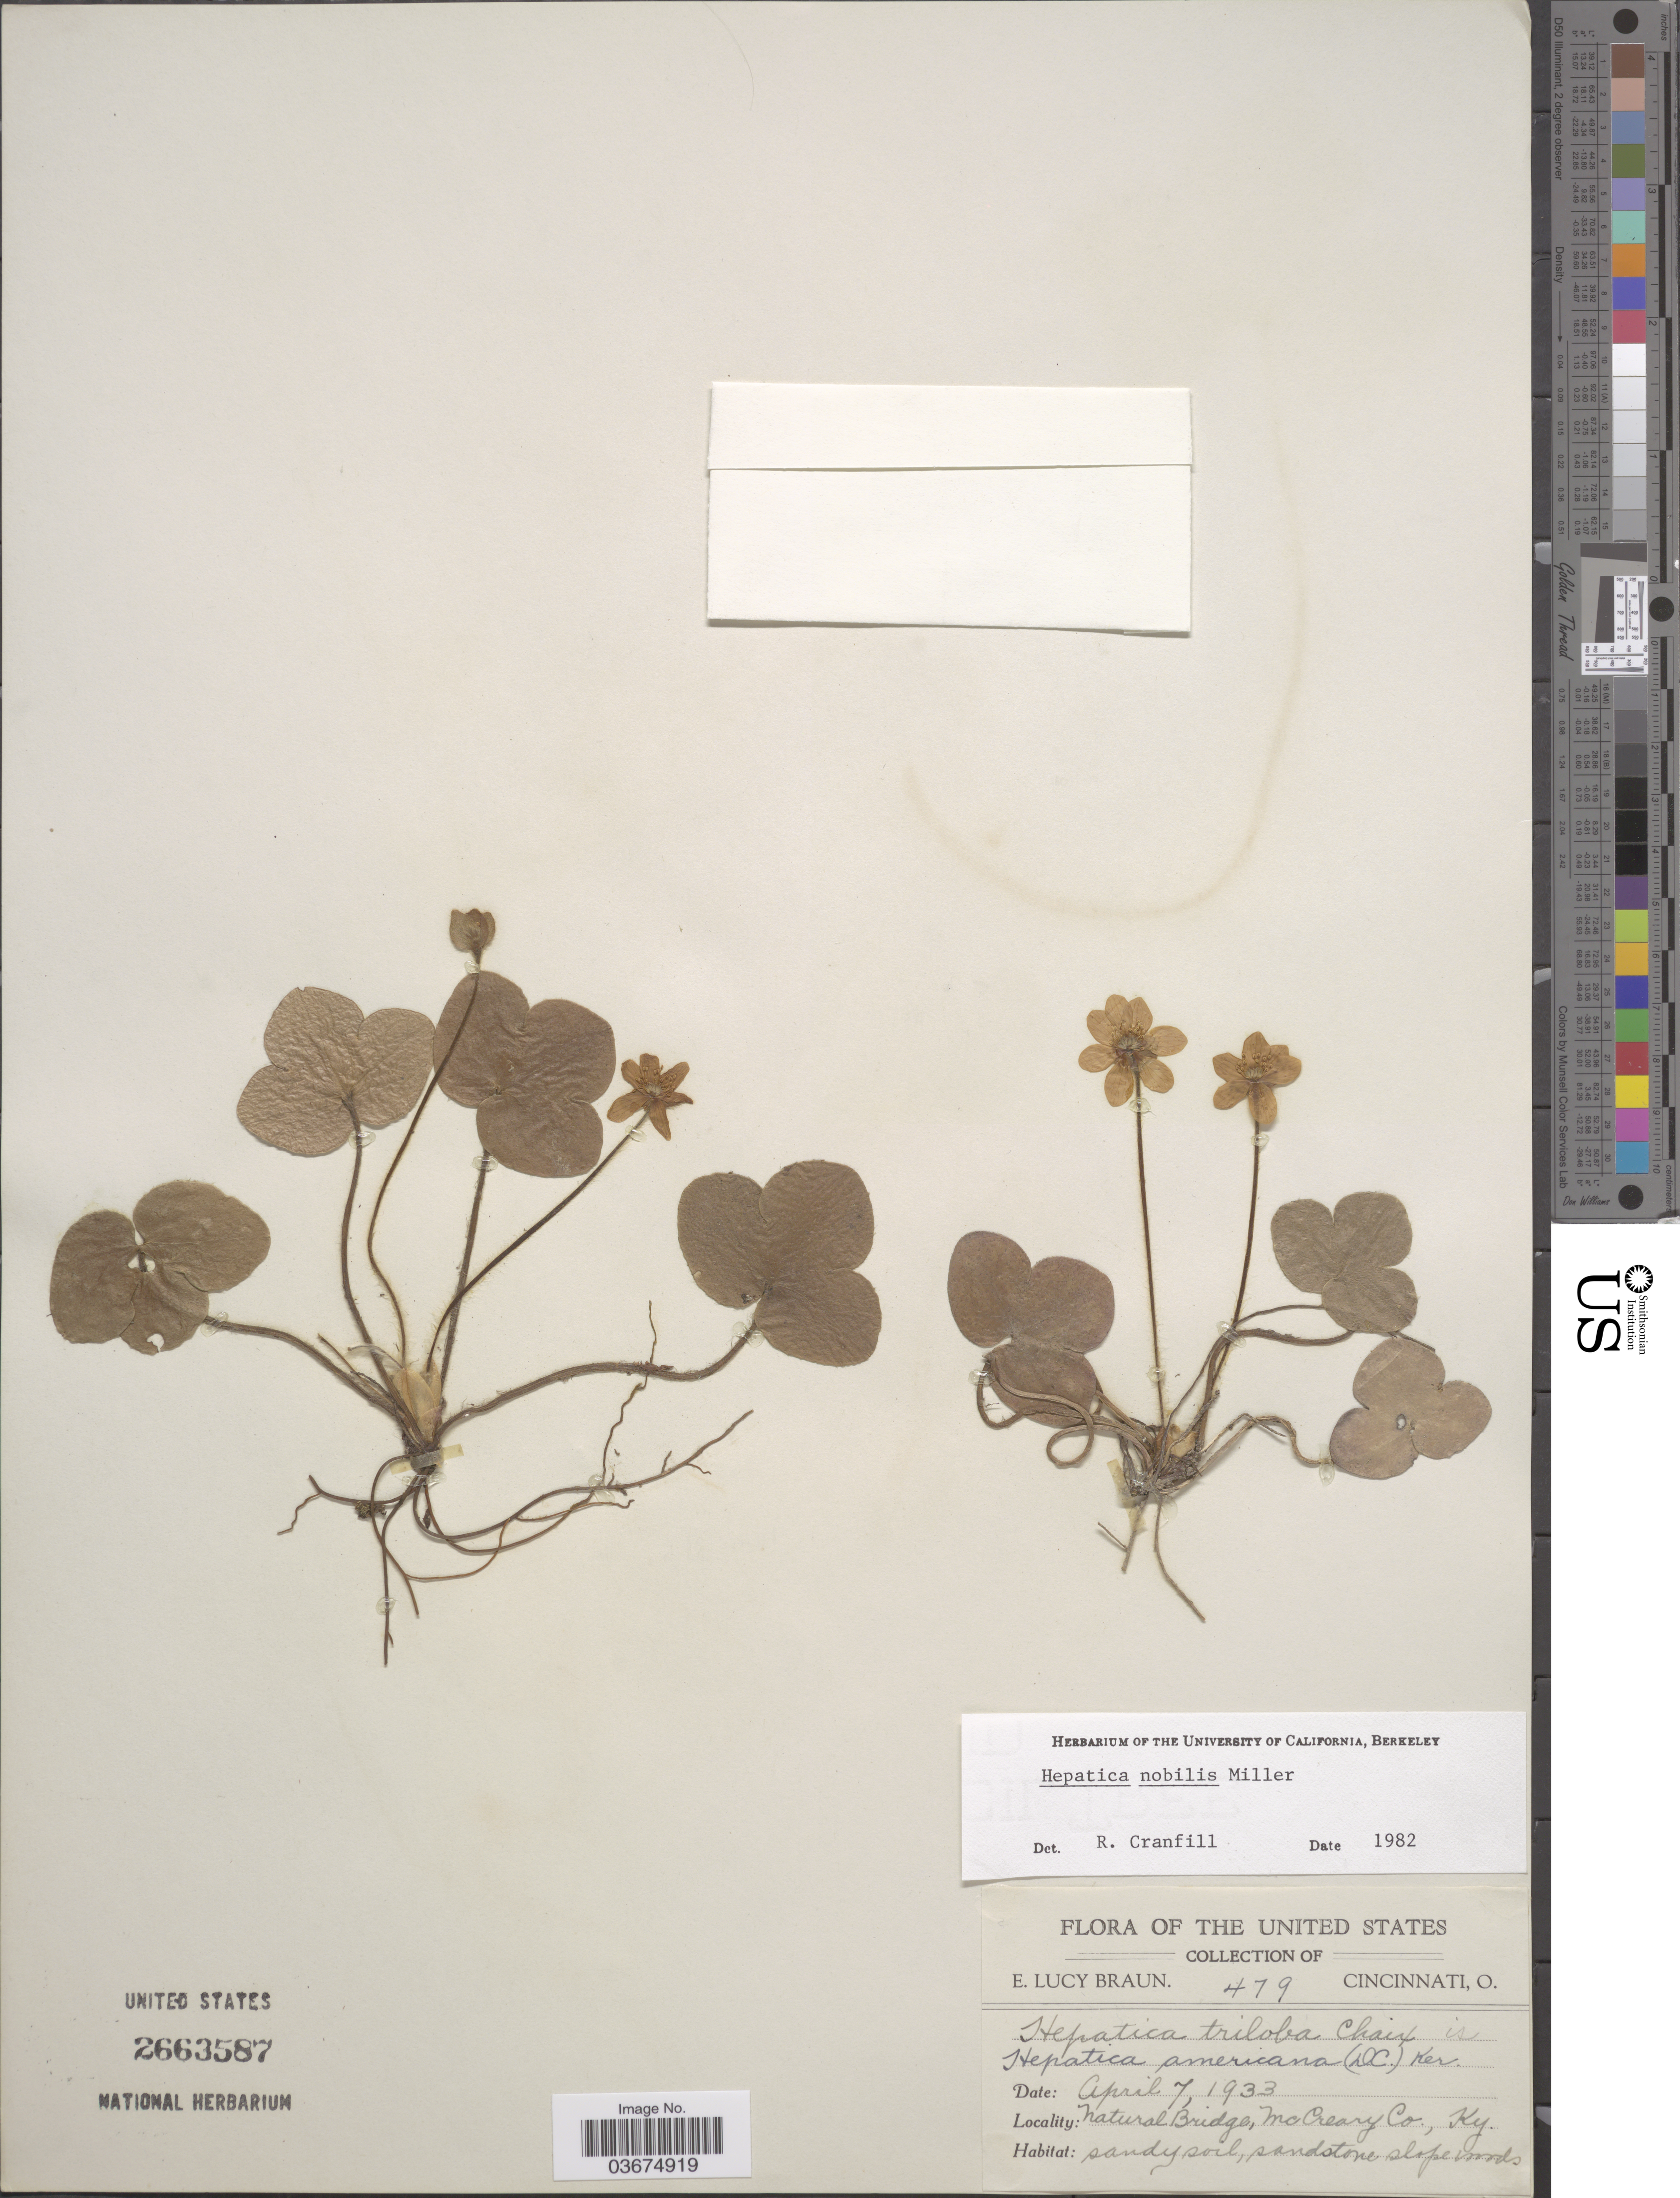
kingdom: Plantae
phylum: Tracheophyta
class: Magnoliopsida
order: Ranunculales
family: Ranunculaceae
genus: Hepatica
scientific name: Hepatica acutiloba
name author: DC.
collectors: E. L. Braun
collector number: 479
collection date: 1933-04-07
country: United States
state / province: Kentucky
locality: Natural Bridge, McCreary Co.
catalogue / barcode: US 2663587